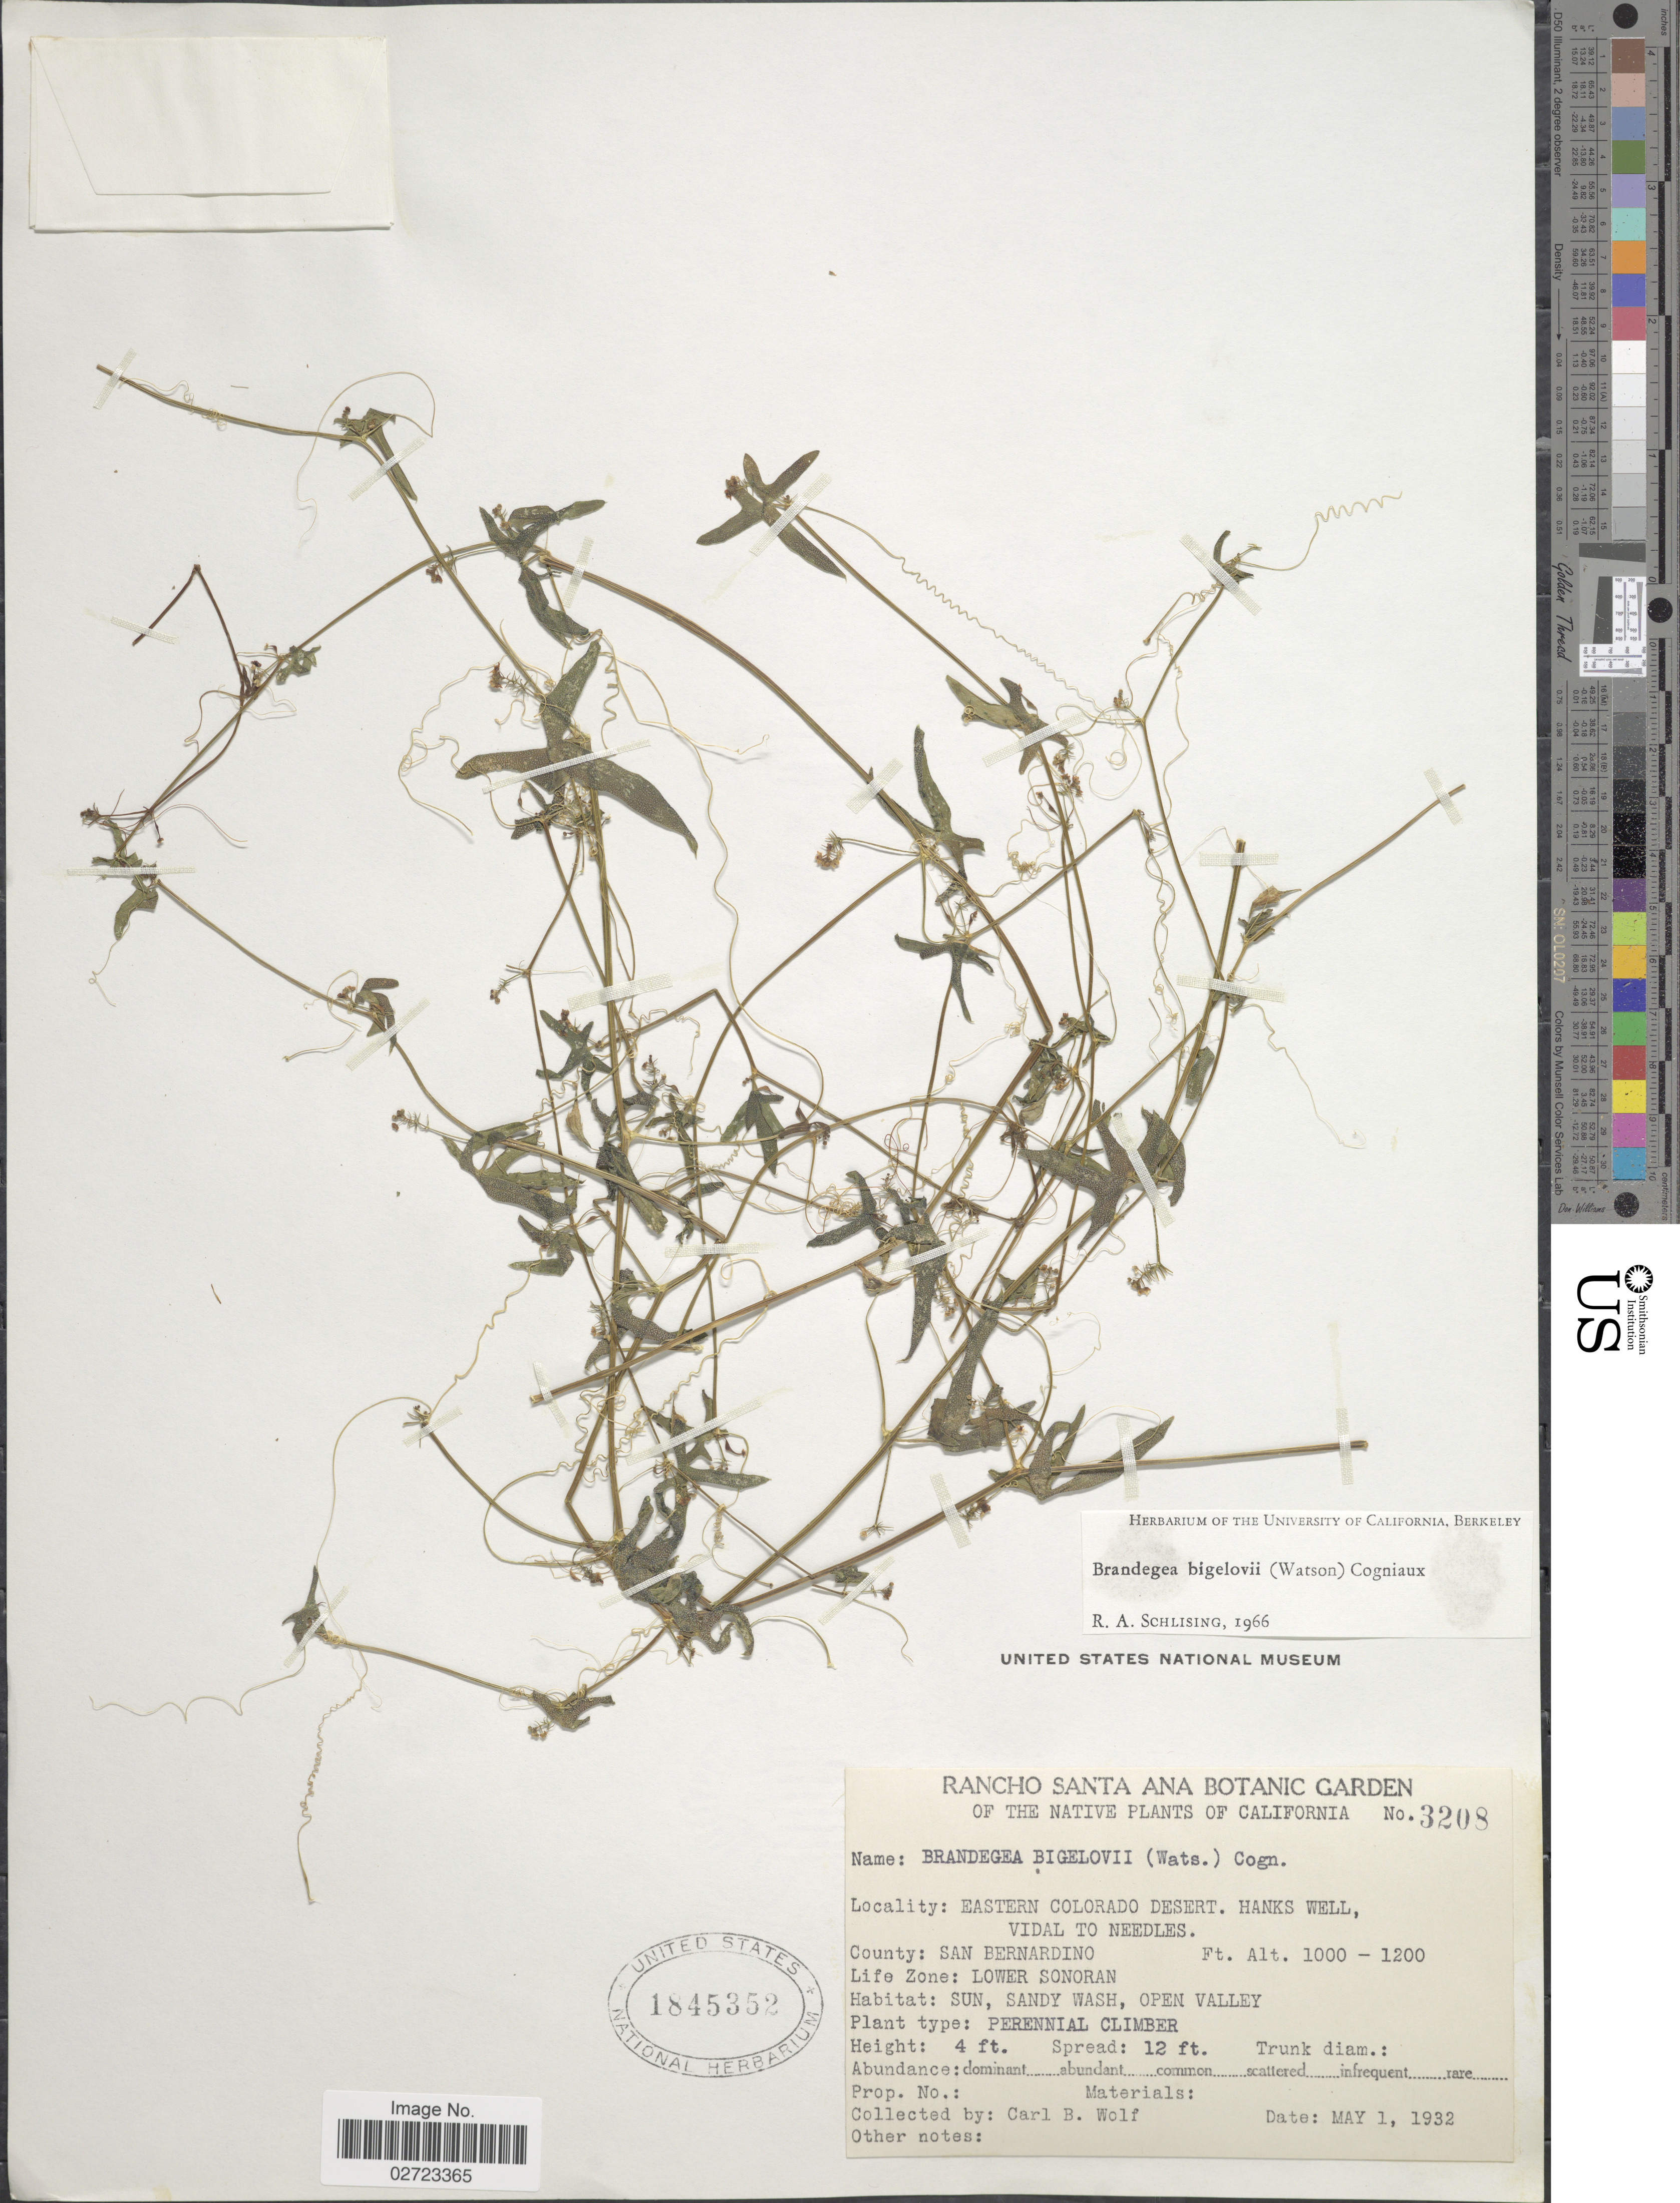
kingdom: Plantae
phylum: Tracheophyta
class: Magnoliopsida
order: Cucurbitales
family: Cucurbitaceae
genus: Brandegea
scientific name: Brandegea bigelovii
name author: (Watson) Cogn.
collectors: C. B. Wolf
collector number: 3208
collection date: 1932-05-01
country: United States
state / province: California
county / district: San Bernardino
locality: Eastern Colorado Desert, Hanks Well, Vidal to Needles, County: San Bernardino, Lower Sonoran Zone, open valley.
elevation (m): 305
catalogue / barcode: US 1845352